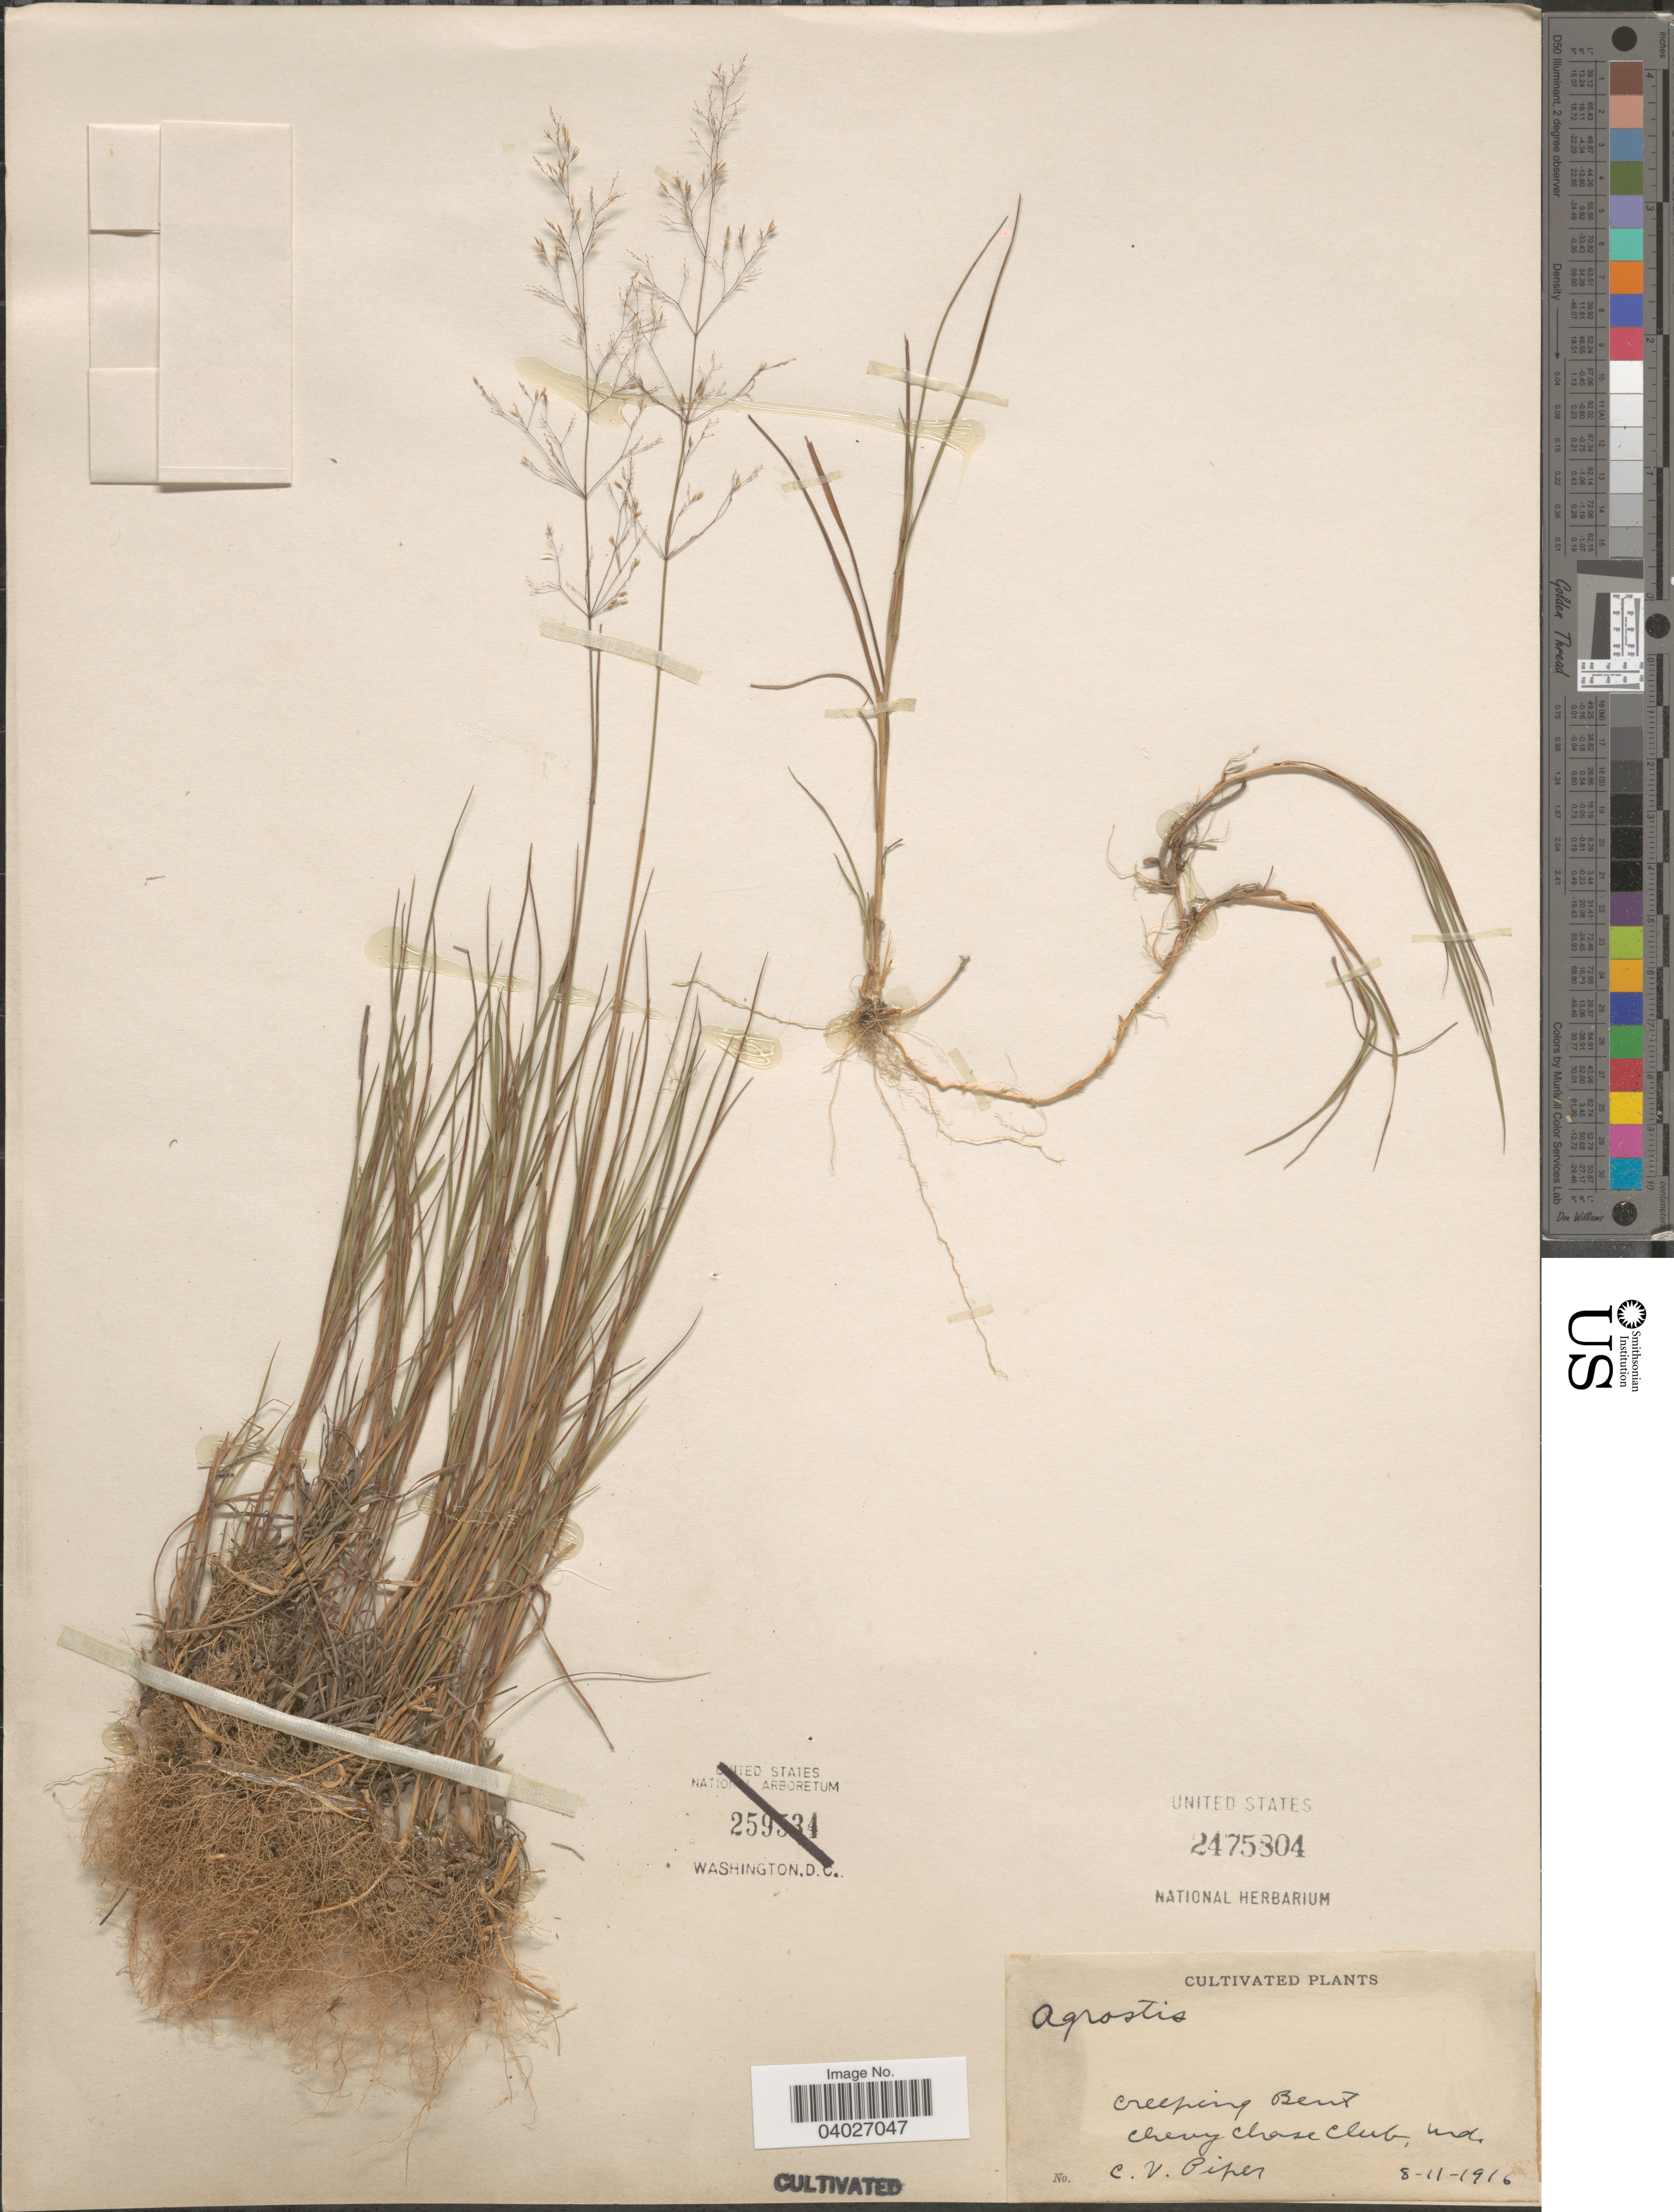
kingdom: Plantae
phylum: Tracheophyta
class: Liliopsida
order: Poales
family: Poaceae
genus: Agrostis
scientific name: Agrostis sp.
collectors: C. V. Piper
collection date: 1916-08-11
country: United States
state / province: Maryland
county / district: Montgomery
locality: Creeping Bent. Chevy Chase Club.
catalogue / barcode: US 2475804